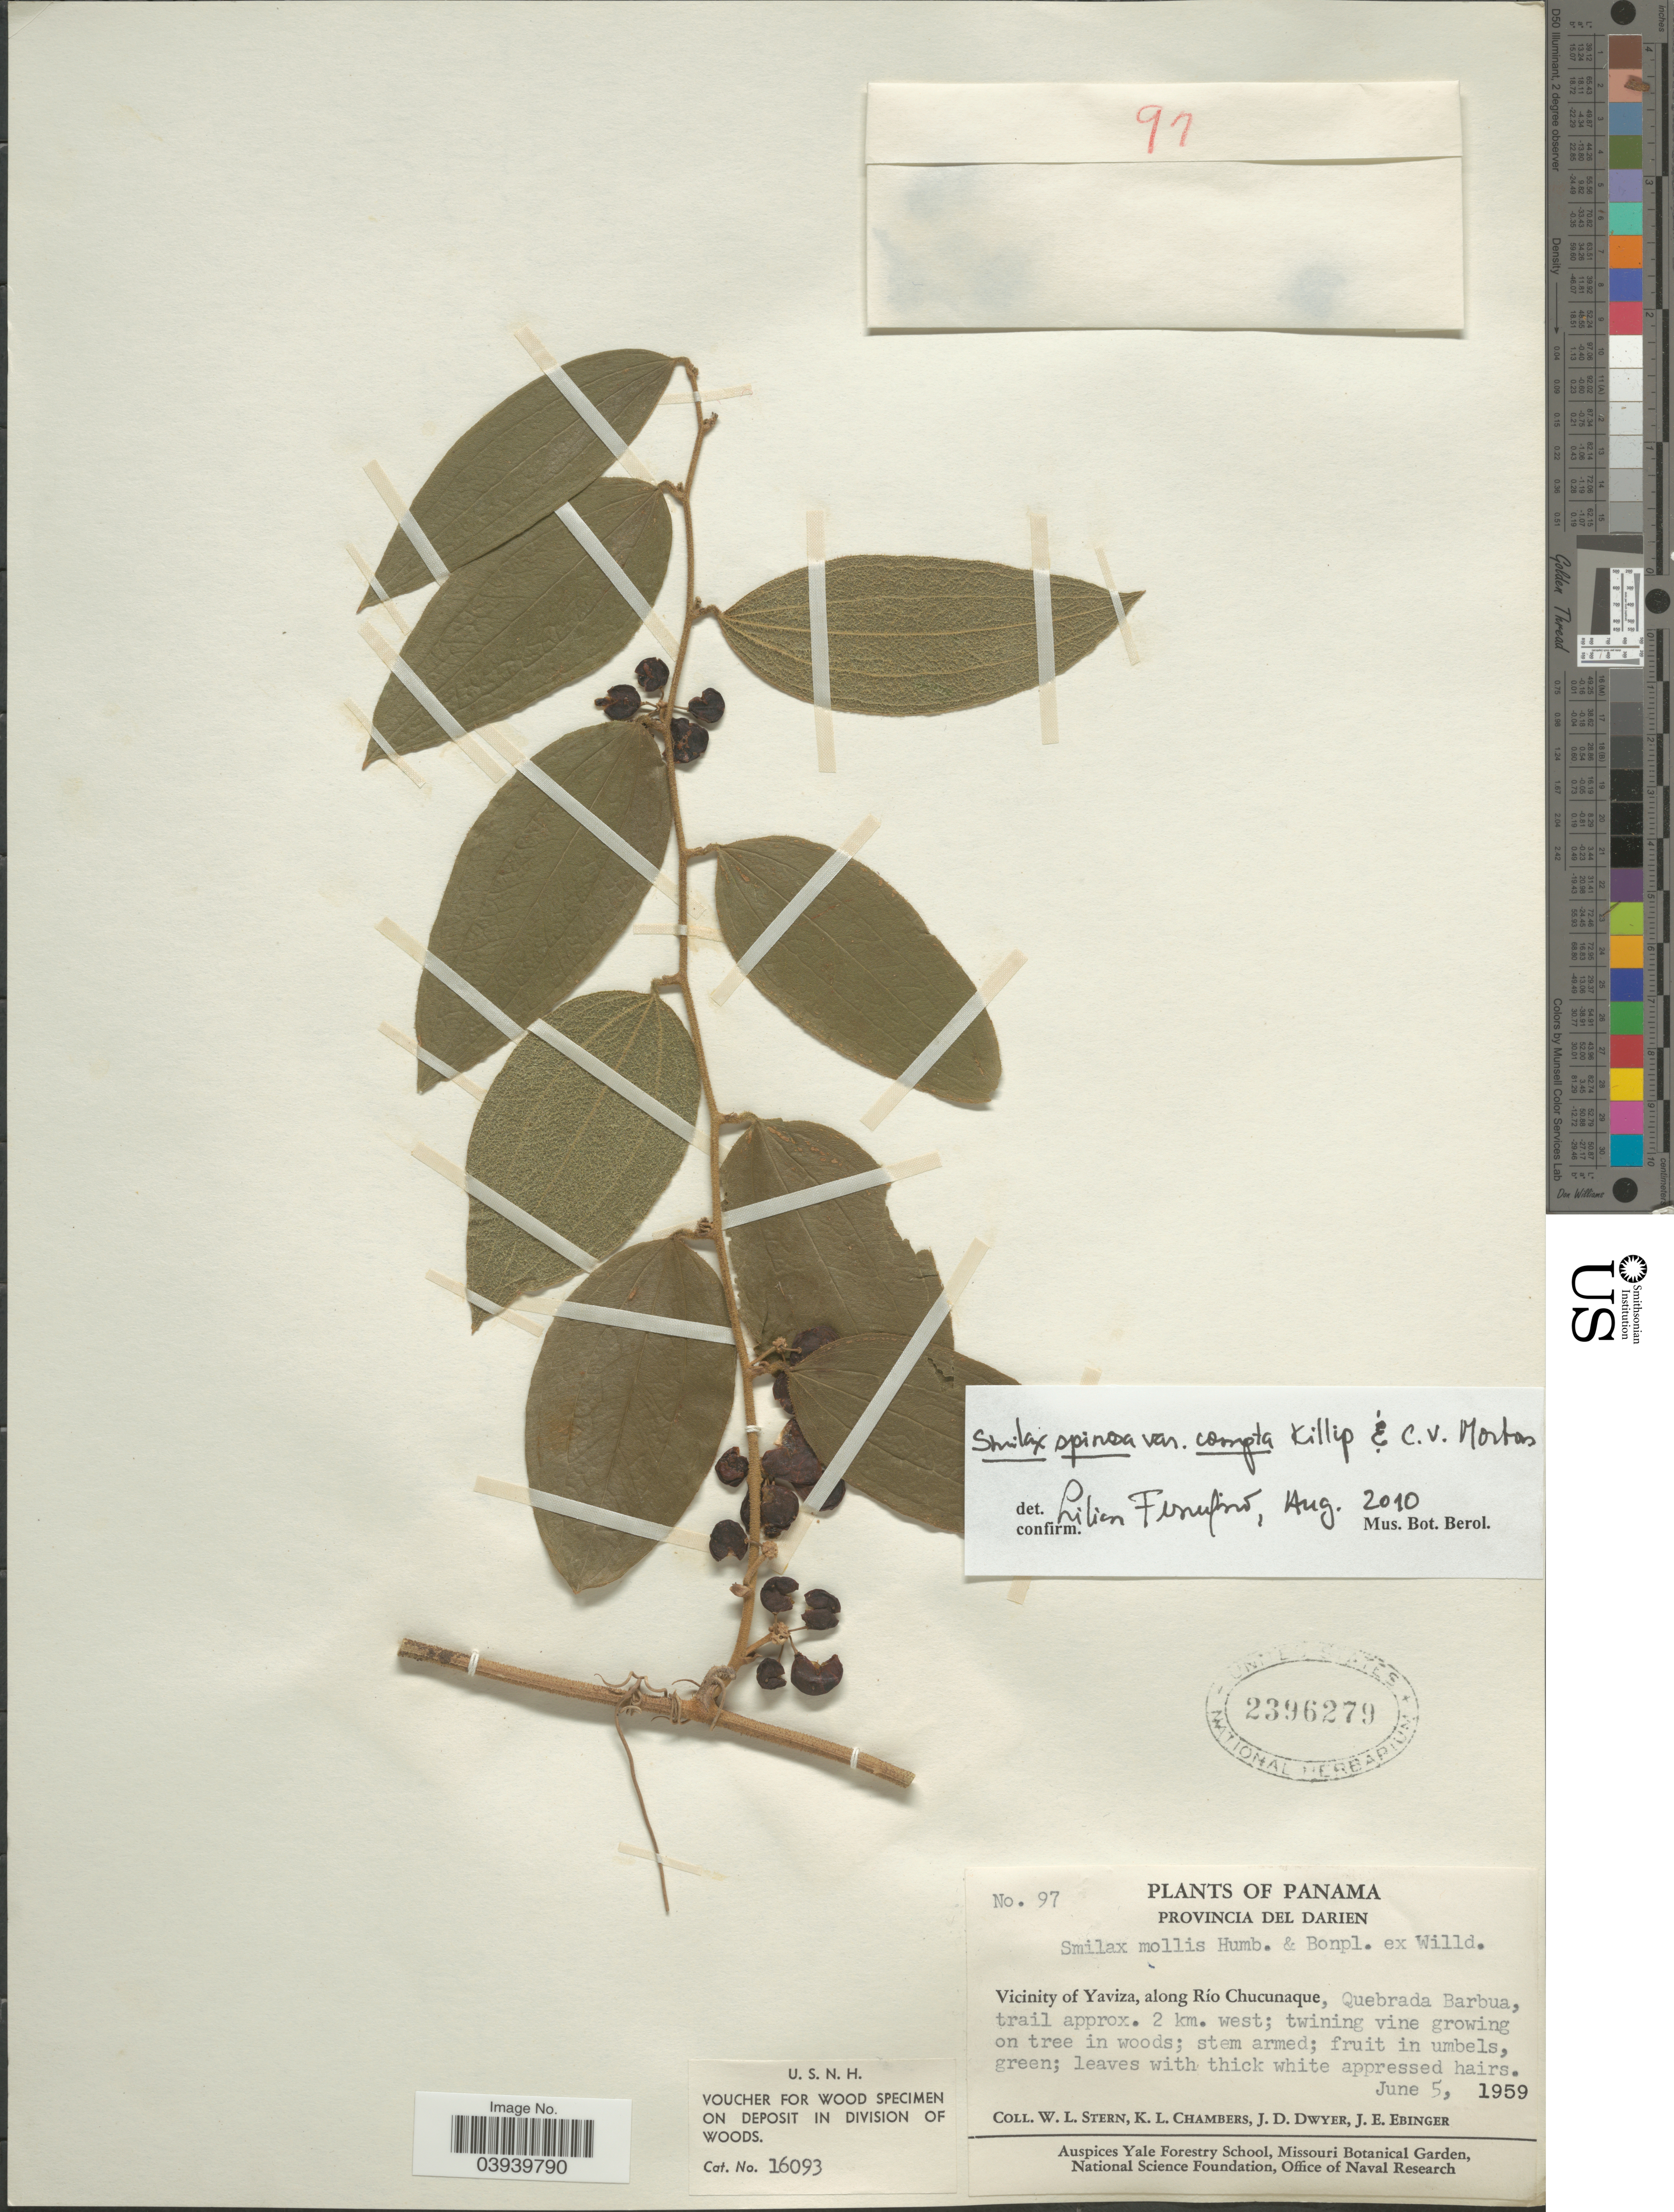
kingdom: Plantae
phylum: Tracheophyta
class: Liliopsida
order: Liliales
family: Smilacaceae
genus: Smilax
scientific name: Smilax spinosa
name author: Mill.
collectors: W. L. Stern, K. Chambers, J. D. Dwyer & J. Ebinger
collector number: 97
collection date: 1959-06-05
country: Panama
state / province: Darien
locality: Vicinity of Yaviza, along Río Chucunaque, Quebrada Barbua, trail approx. 2 km. west.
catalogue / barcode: US 2396279